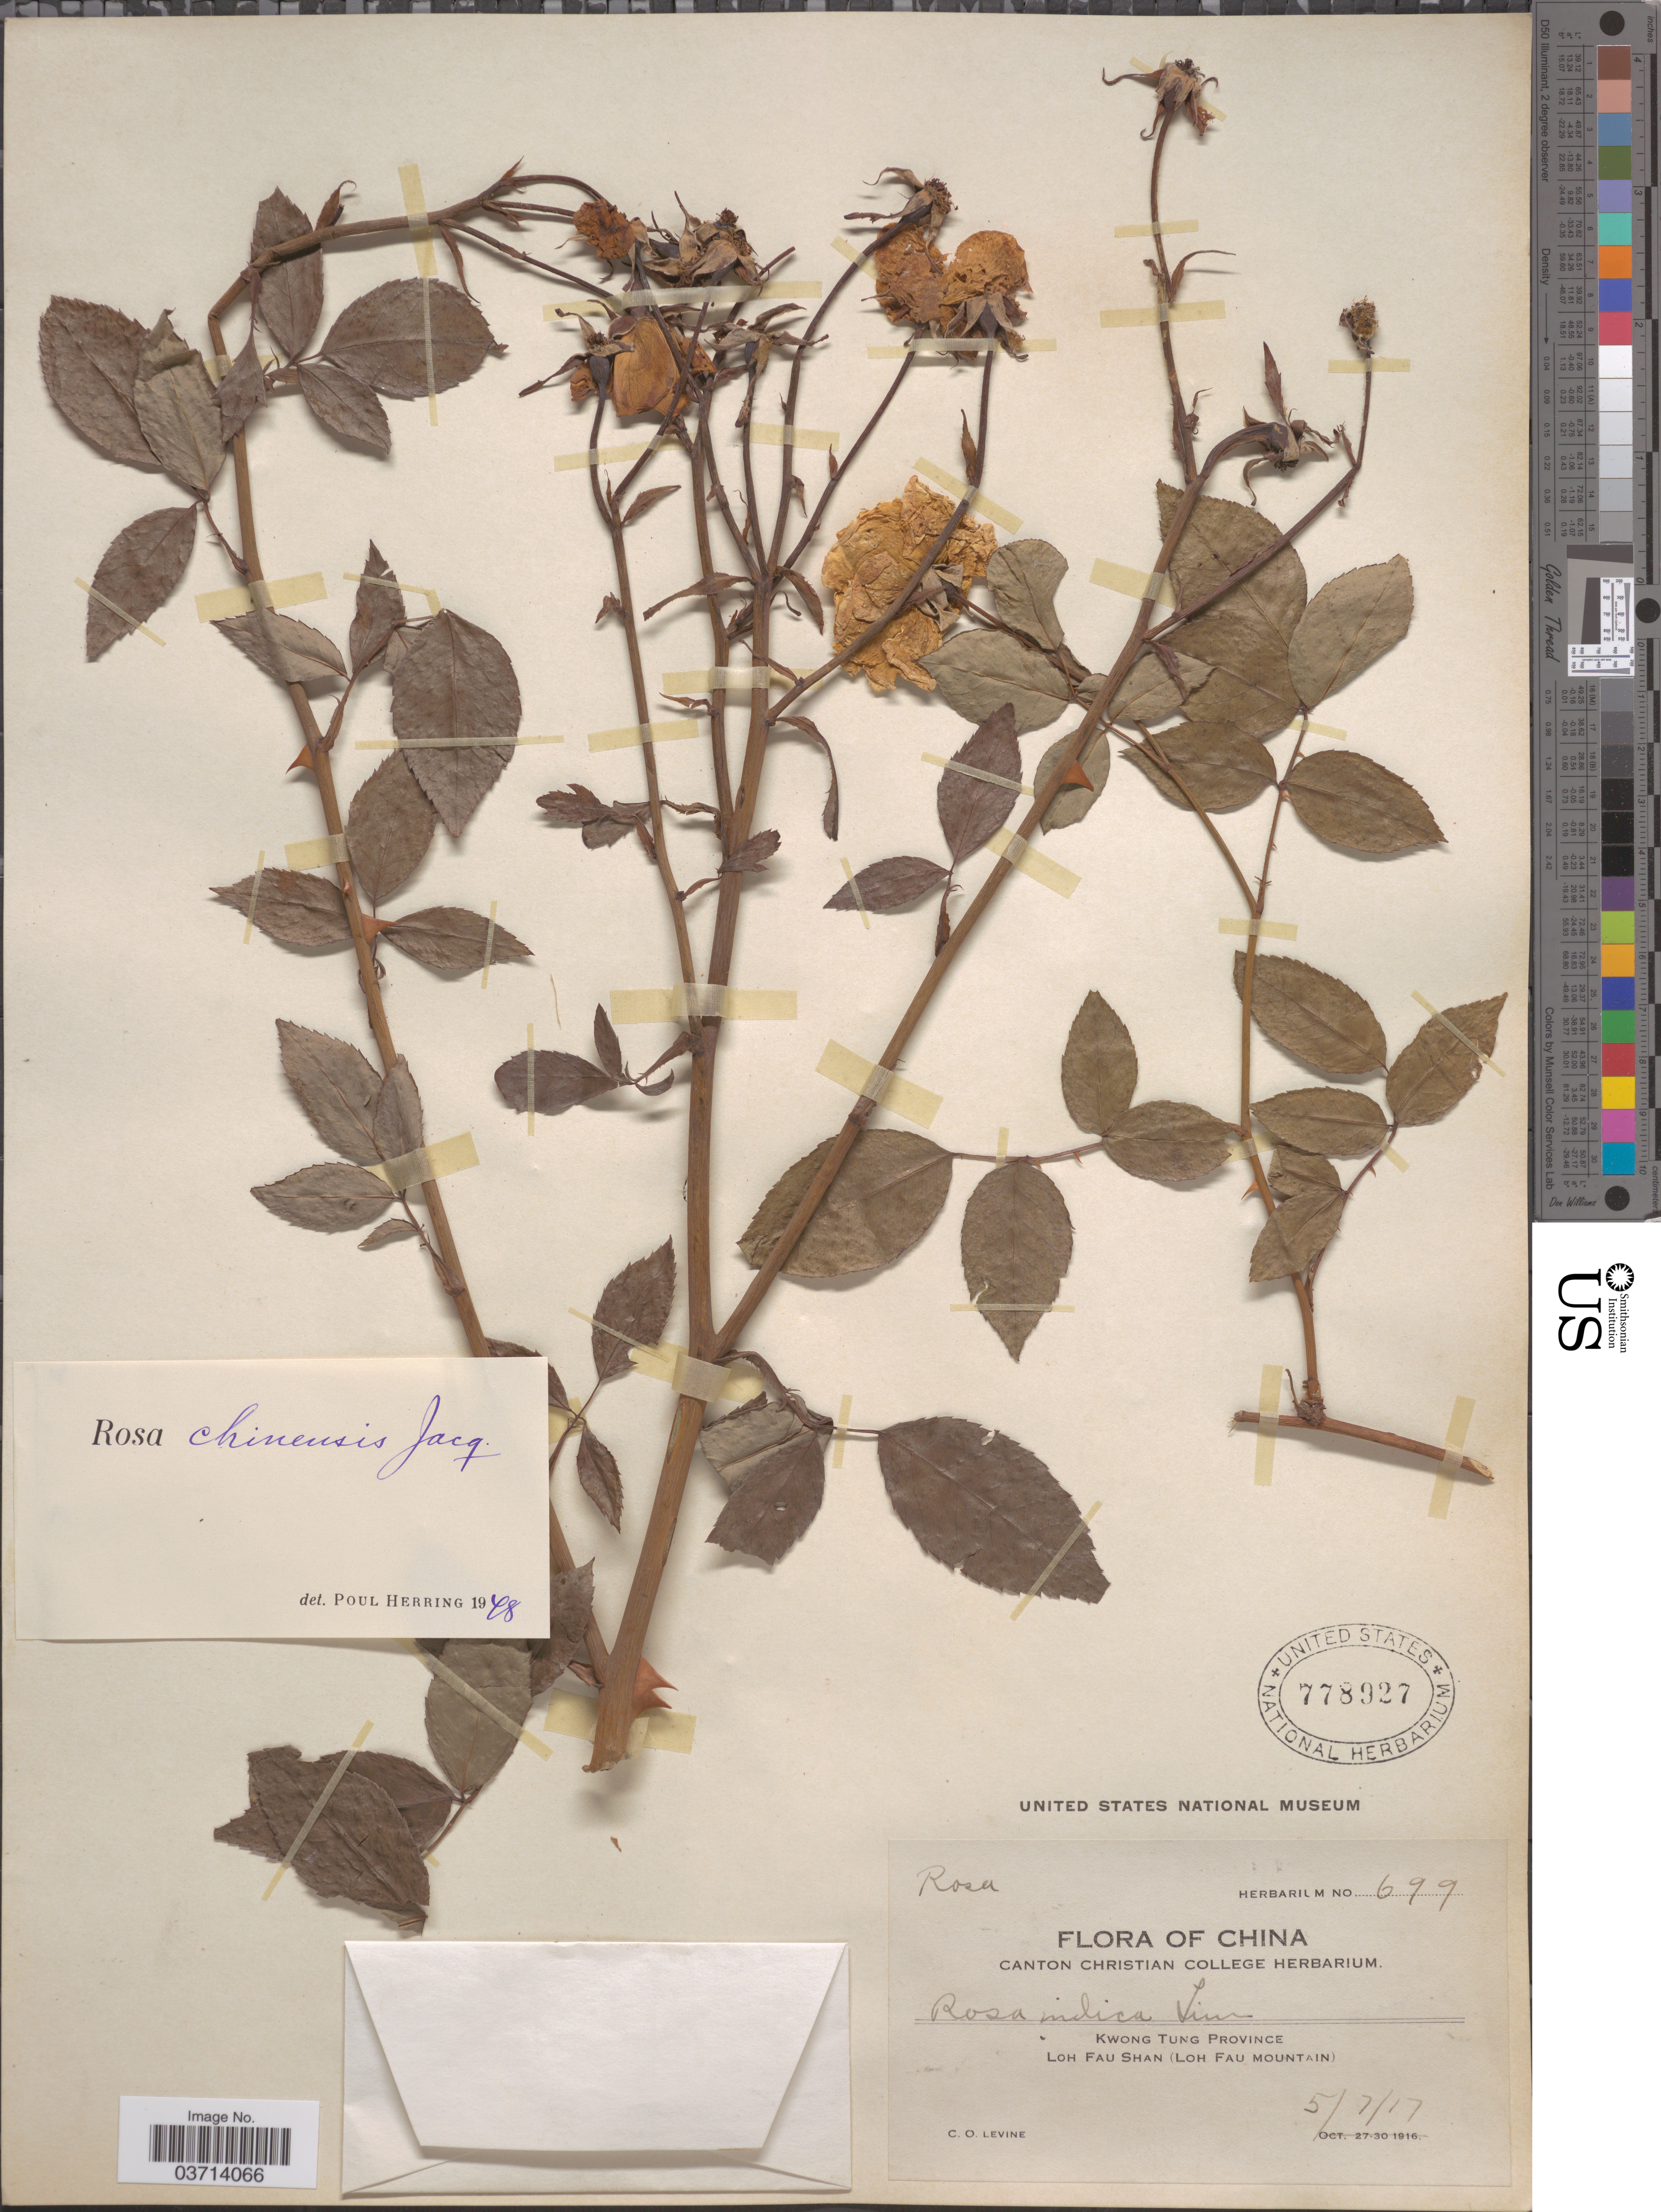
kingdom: Plantae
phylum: Tracheophyta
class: Magnoliopsida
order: Rosales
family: Rosaceae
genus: Rosa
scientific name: Rosa chinensis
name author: Jacq.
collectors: C. O. Levine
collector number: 699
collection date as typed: Transcribed d/m/y: 5/7/17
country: China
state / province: Guangdong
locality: Kwong Tung Province. Loh Fau Shan (Loh Fau Mountain).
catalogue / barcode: US 778927